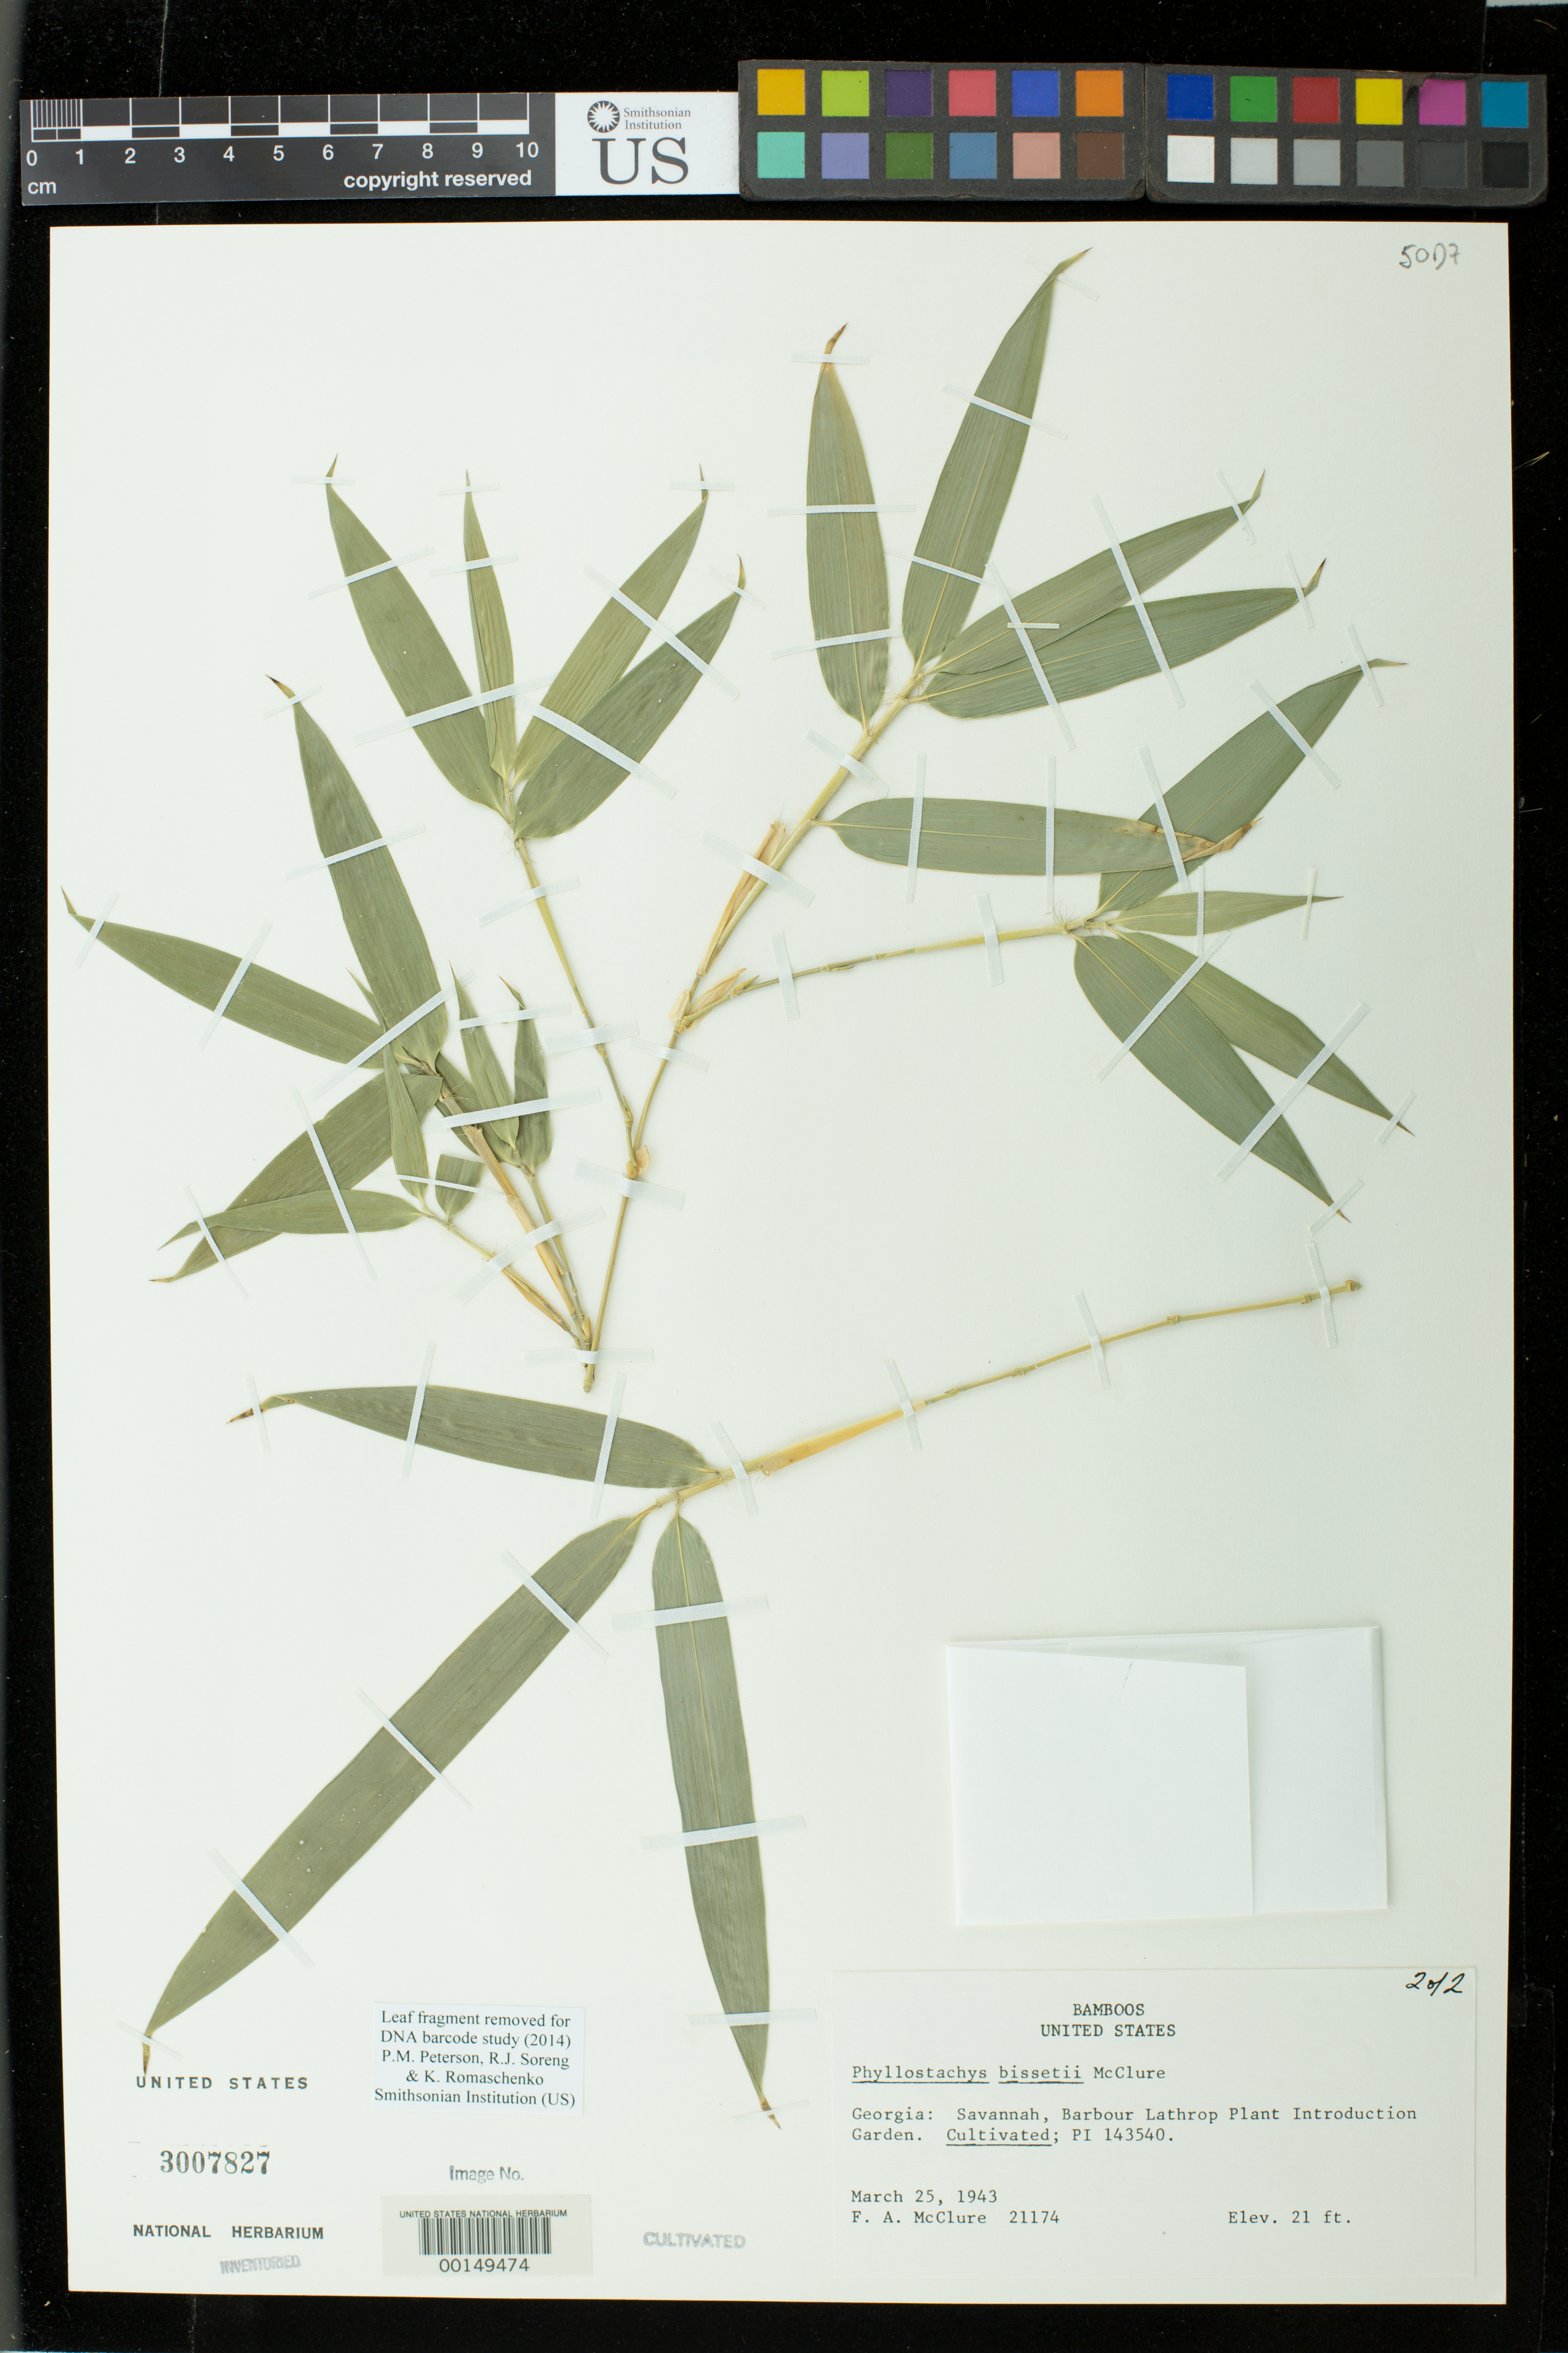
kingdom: Plantae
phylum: Tracheophyta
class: Liliopsida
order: Poales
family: Poaceae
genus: Phyllostachys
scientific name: Phyllostachys bissetii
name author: McClure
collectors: F. A. McClure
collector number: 21174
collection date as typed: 25 Mar 1943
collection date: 1943-03-25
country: United States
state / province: Georgia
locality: Savannah, barbour lathrop p.i. garden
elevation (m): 6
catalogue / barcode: US 3007827